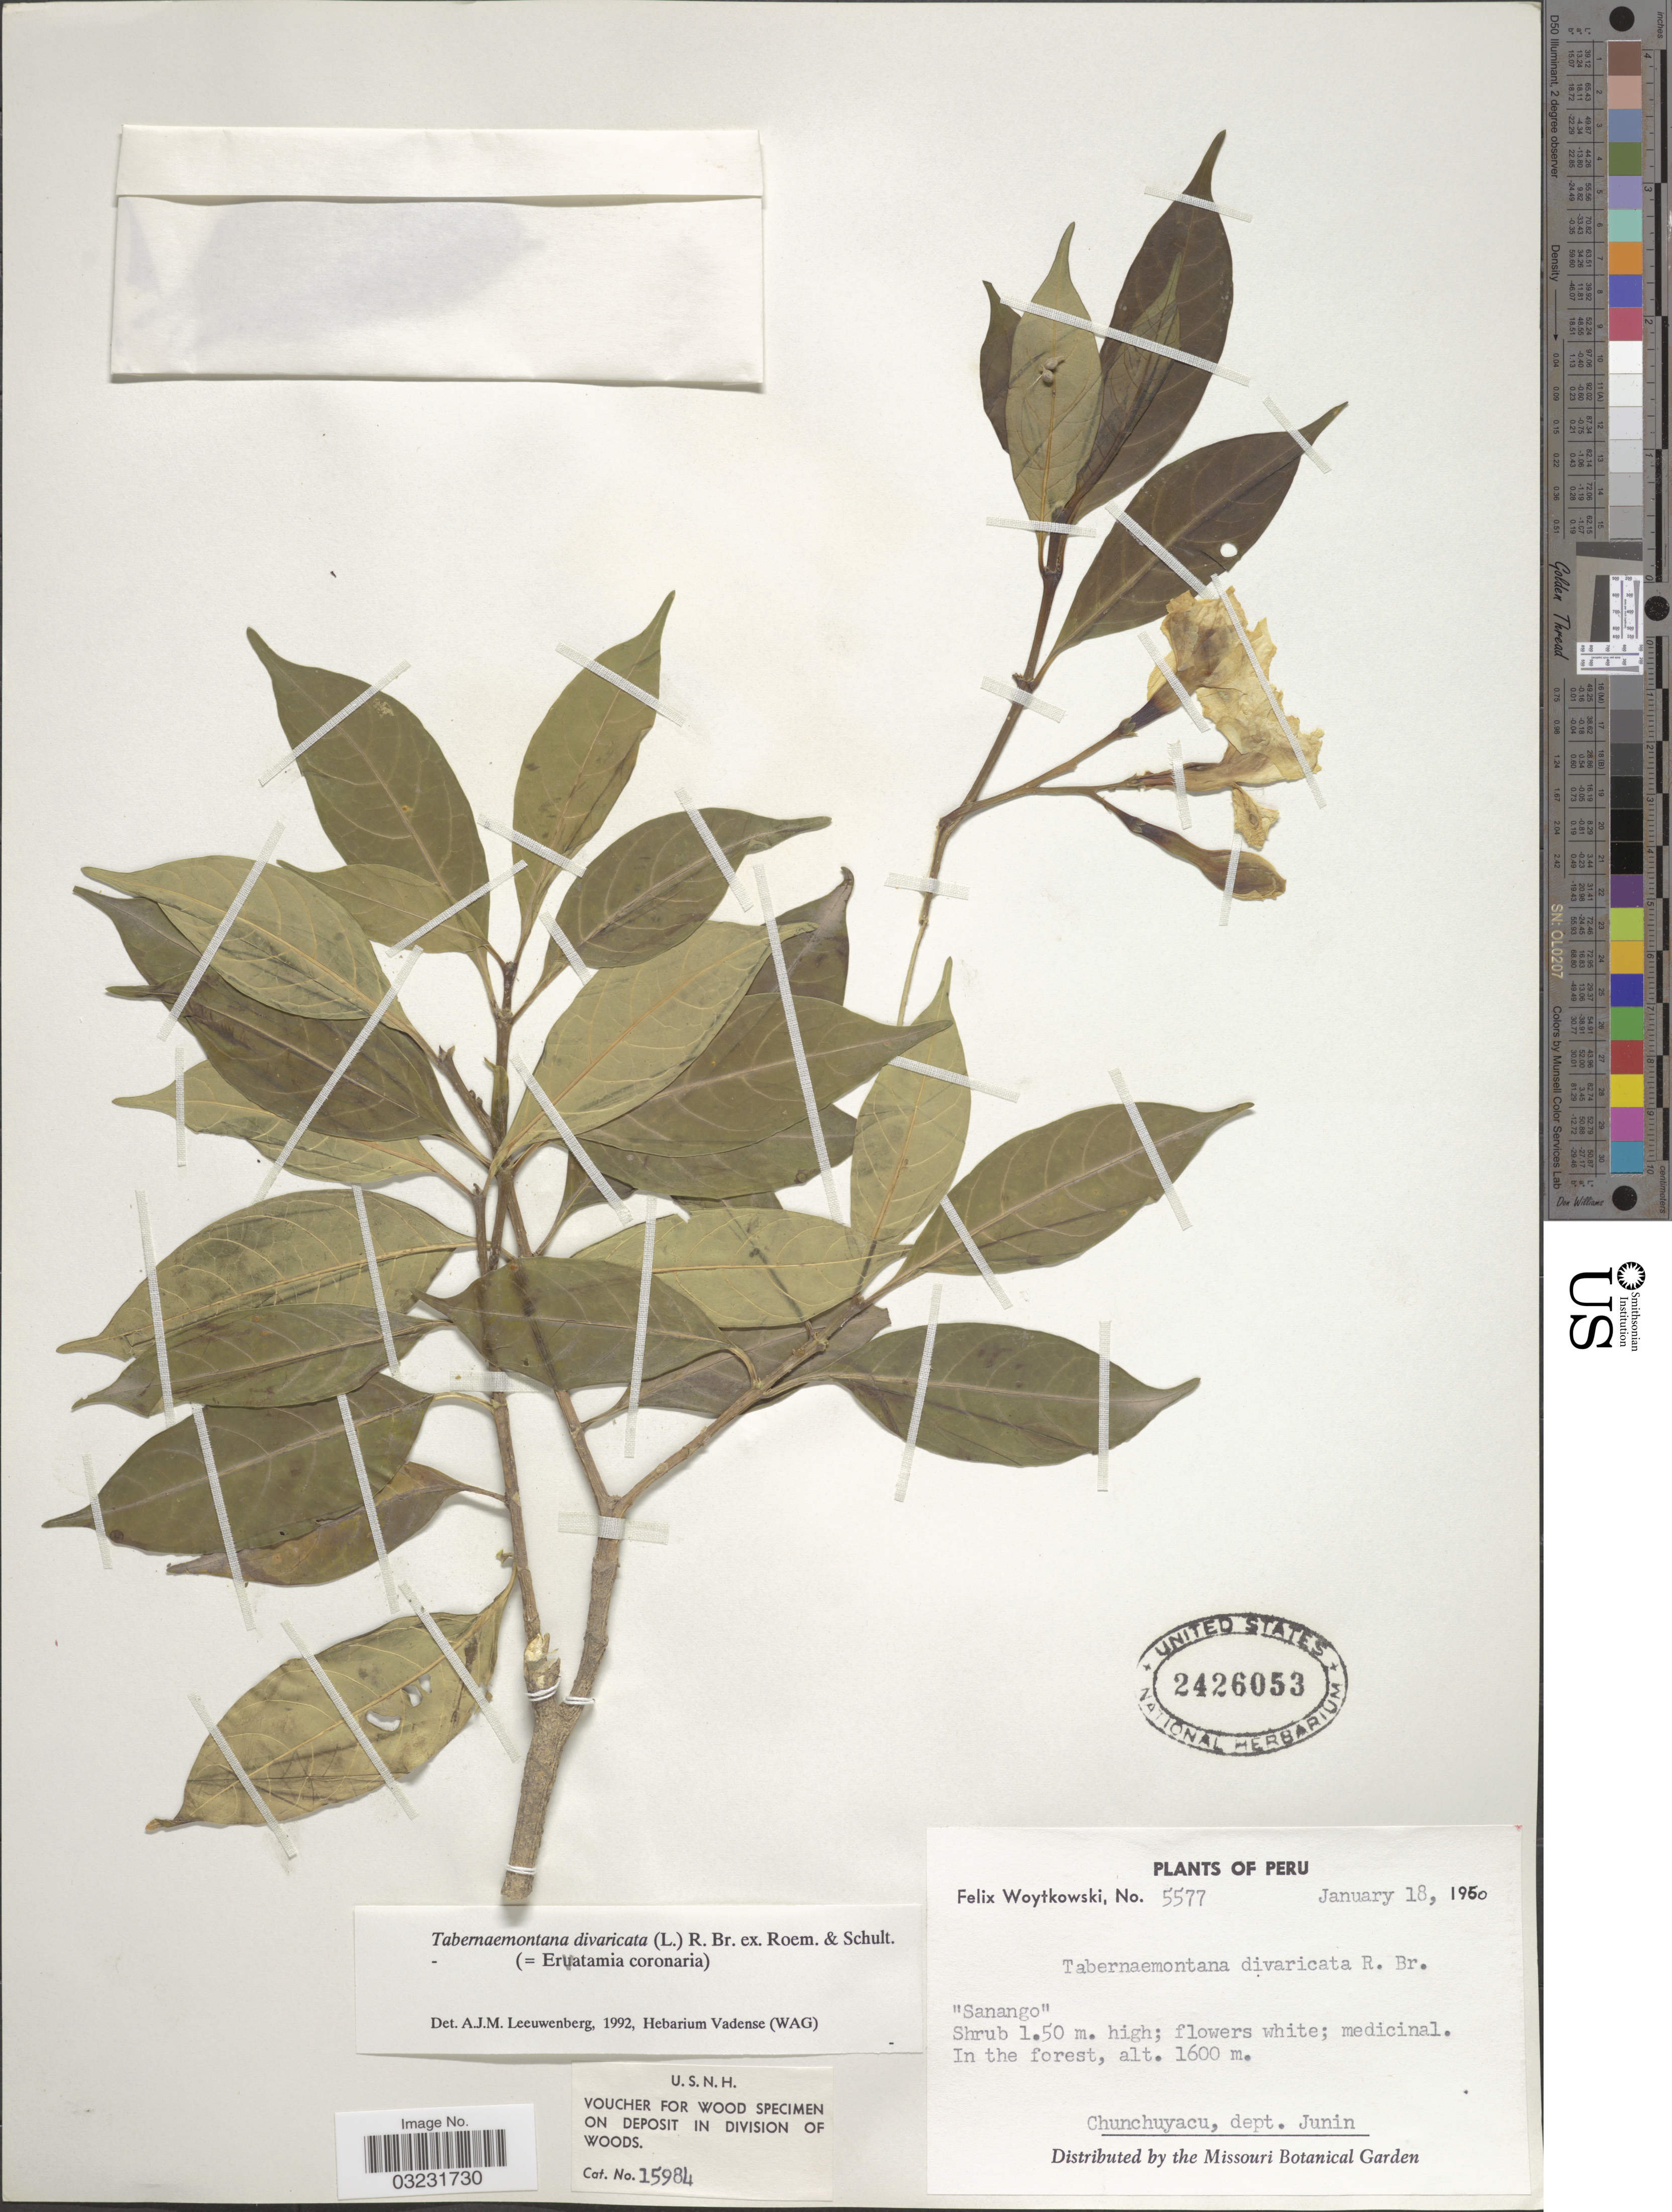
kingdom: Plantae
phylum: Tracheophyta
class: Magnoliopsida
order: Gentianales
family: Apocynaceae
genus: Tabernaemontana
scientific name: Tabernaemontana divaricata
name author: (L.) R. Br. ex Roem. & Schult.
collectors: F. Woytkowski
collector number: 5577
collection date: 1960-01-18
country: Peru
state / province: Junín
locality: Chunchuyacu, dept. Junin.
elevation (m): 1600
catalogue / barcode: US 2426053